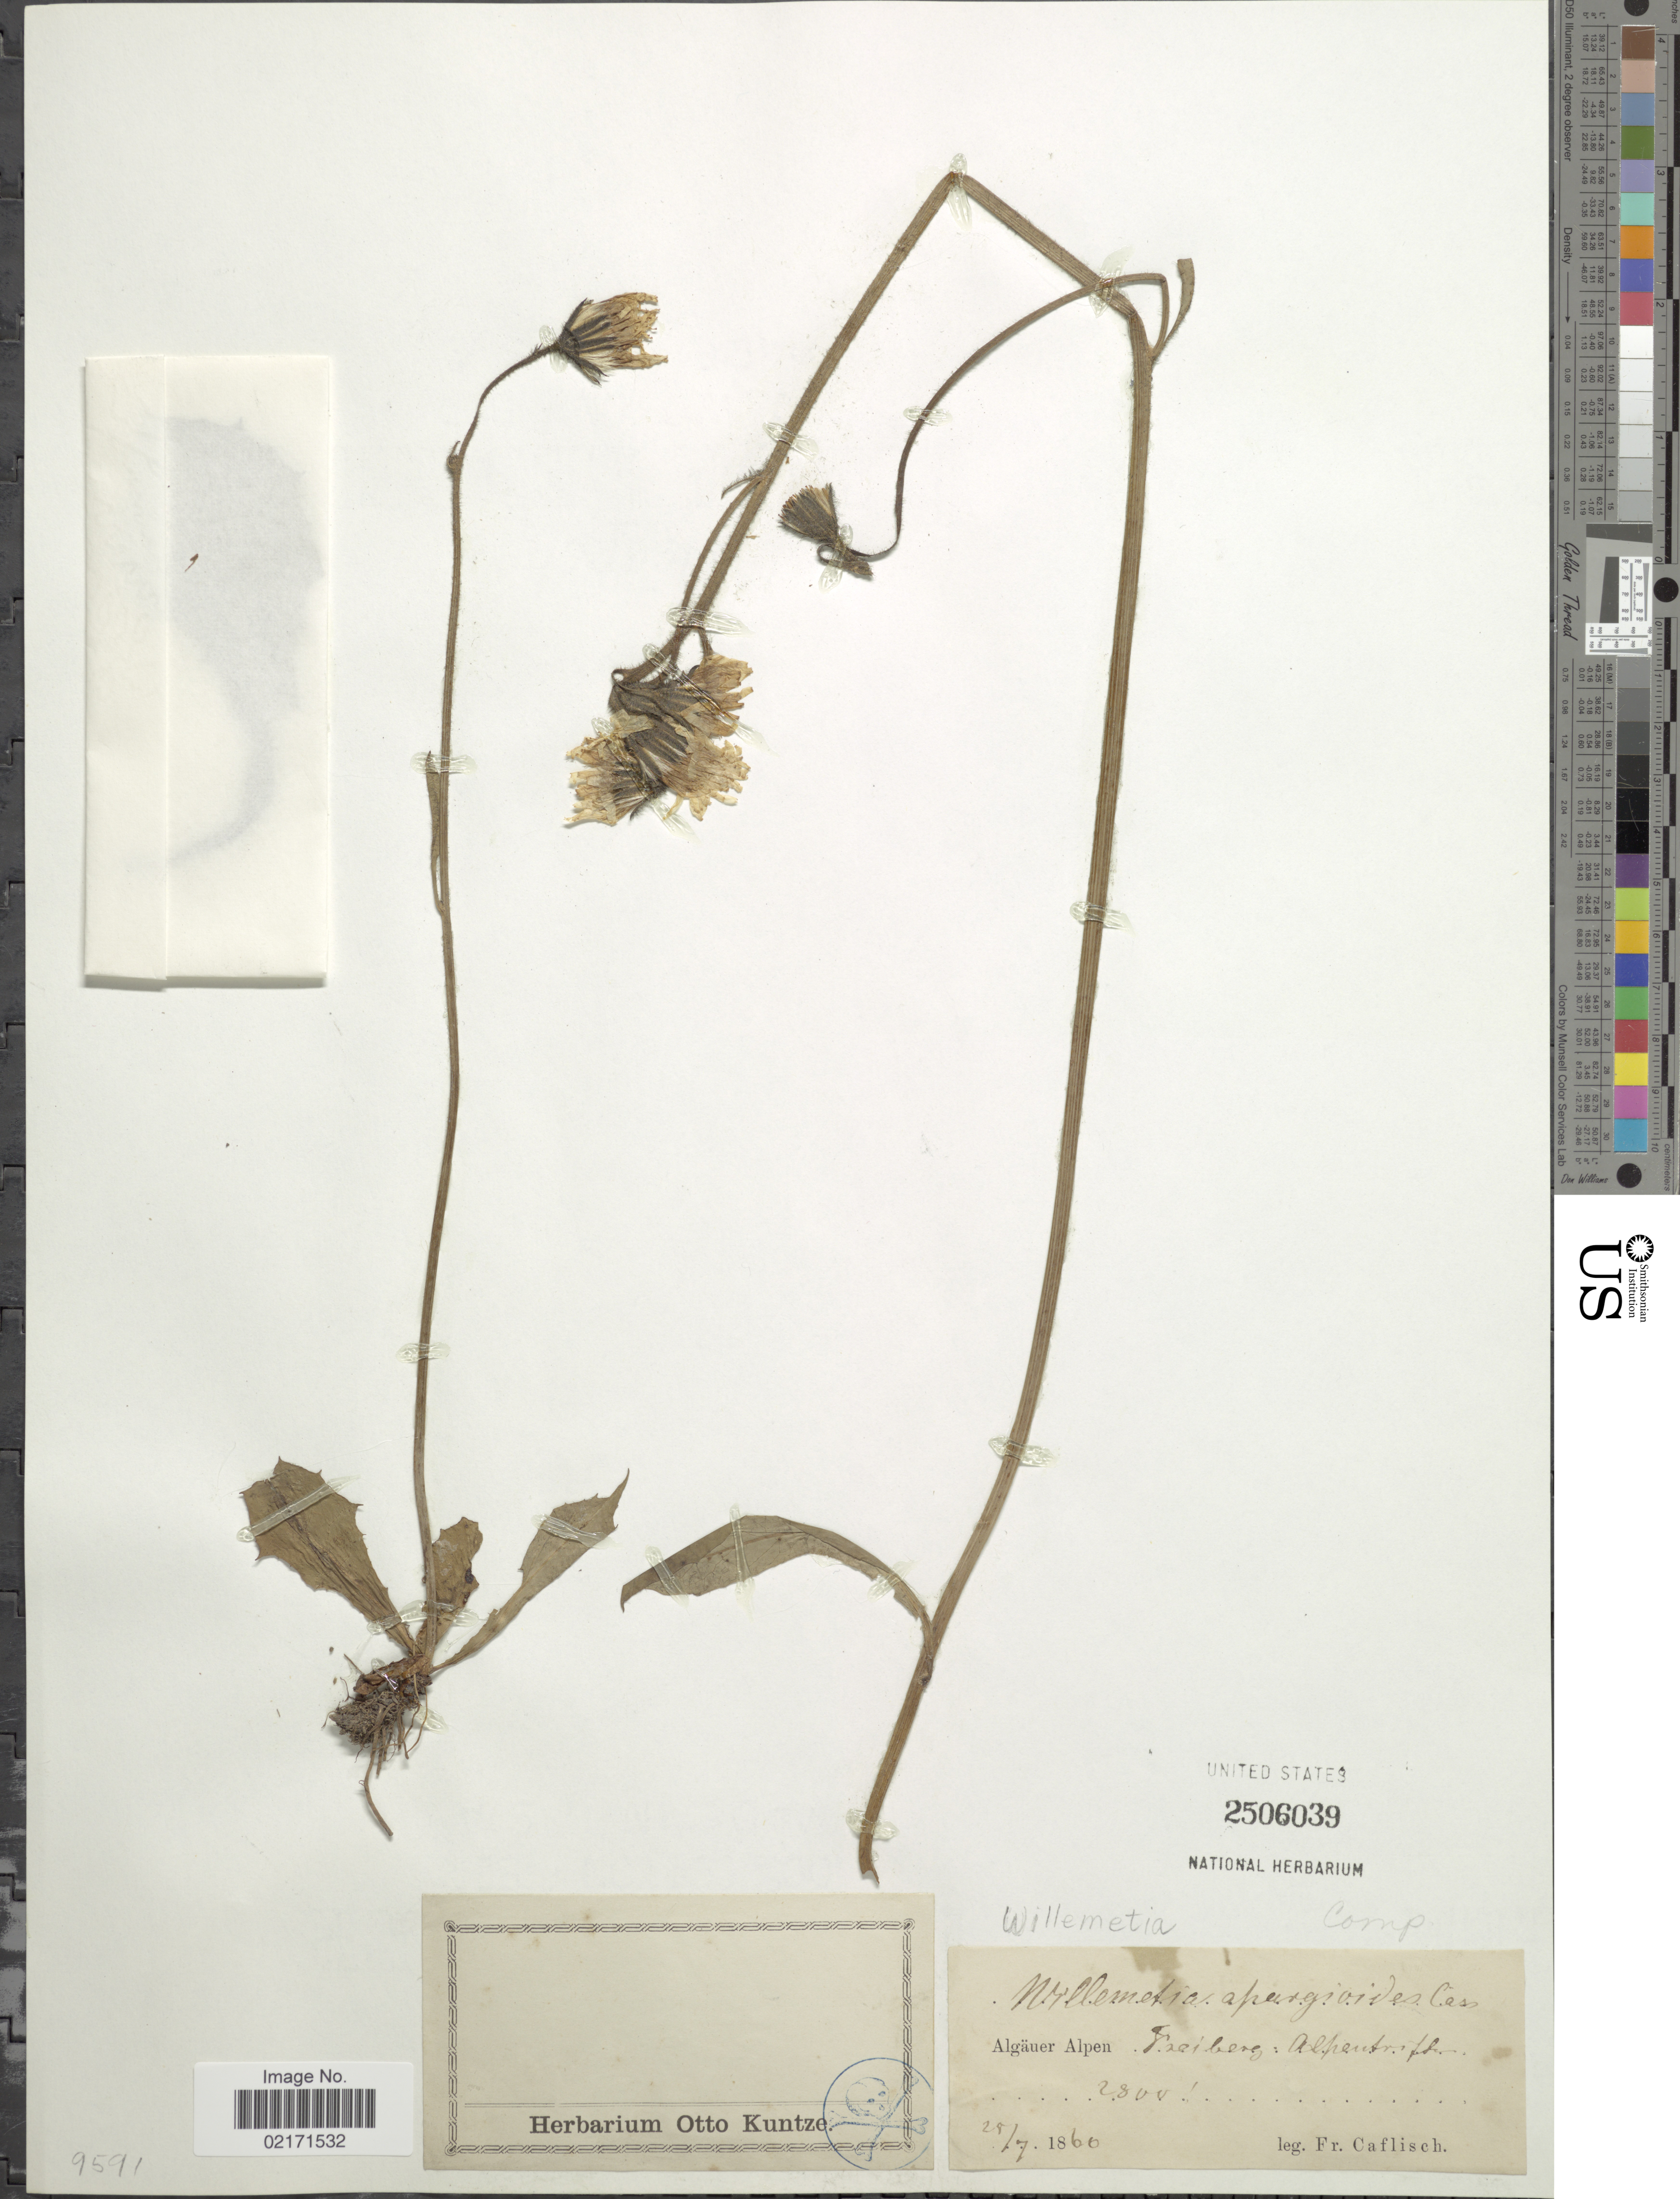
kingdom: Plantae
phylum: Tracheophyta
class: Magnoliopsida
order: Asterales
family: Asteraceae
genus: Willemetia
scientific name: Willemetia apargioides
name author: Neck. ex Rchb.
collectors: J. F. Caflisch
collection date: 1860-07-25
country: Germany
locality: Algauer Alpen, Freiberg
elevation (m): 853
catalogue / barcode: US 2506039